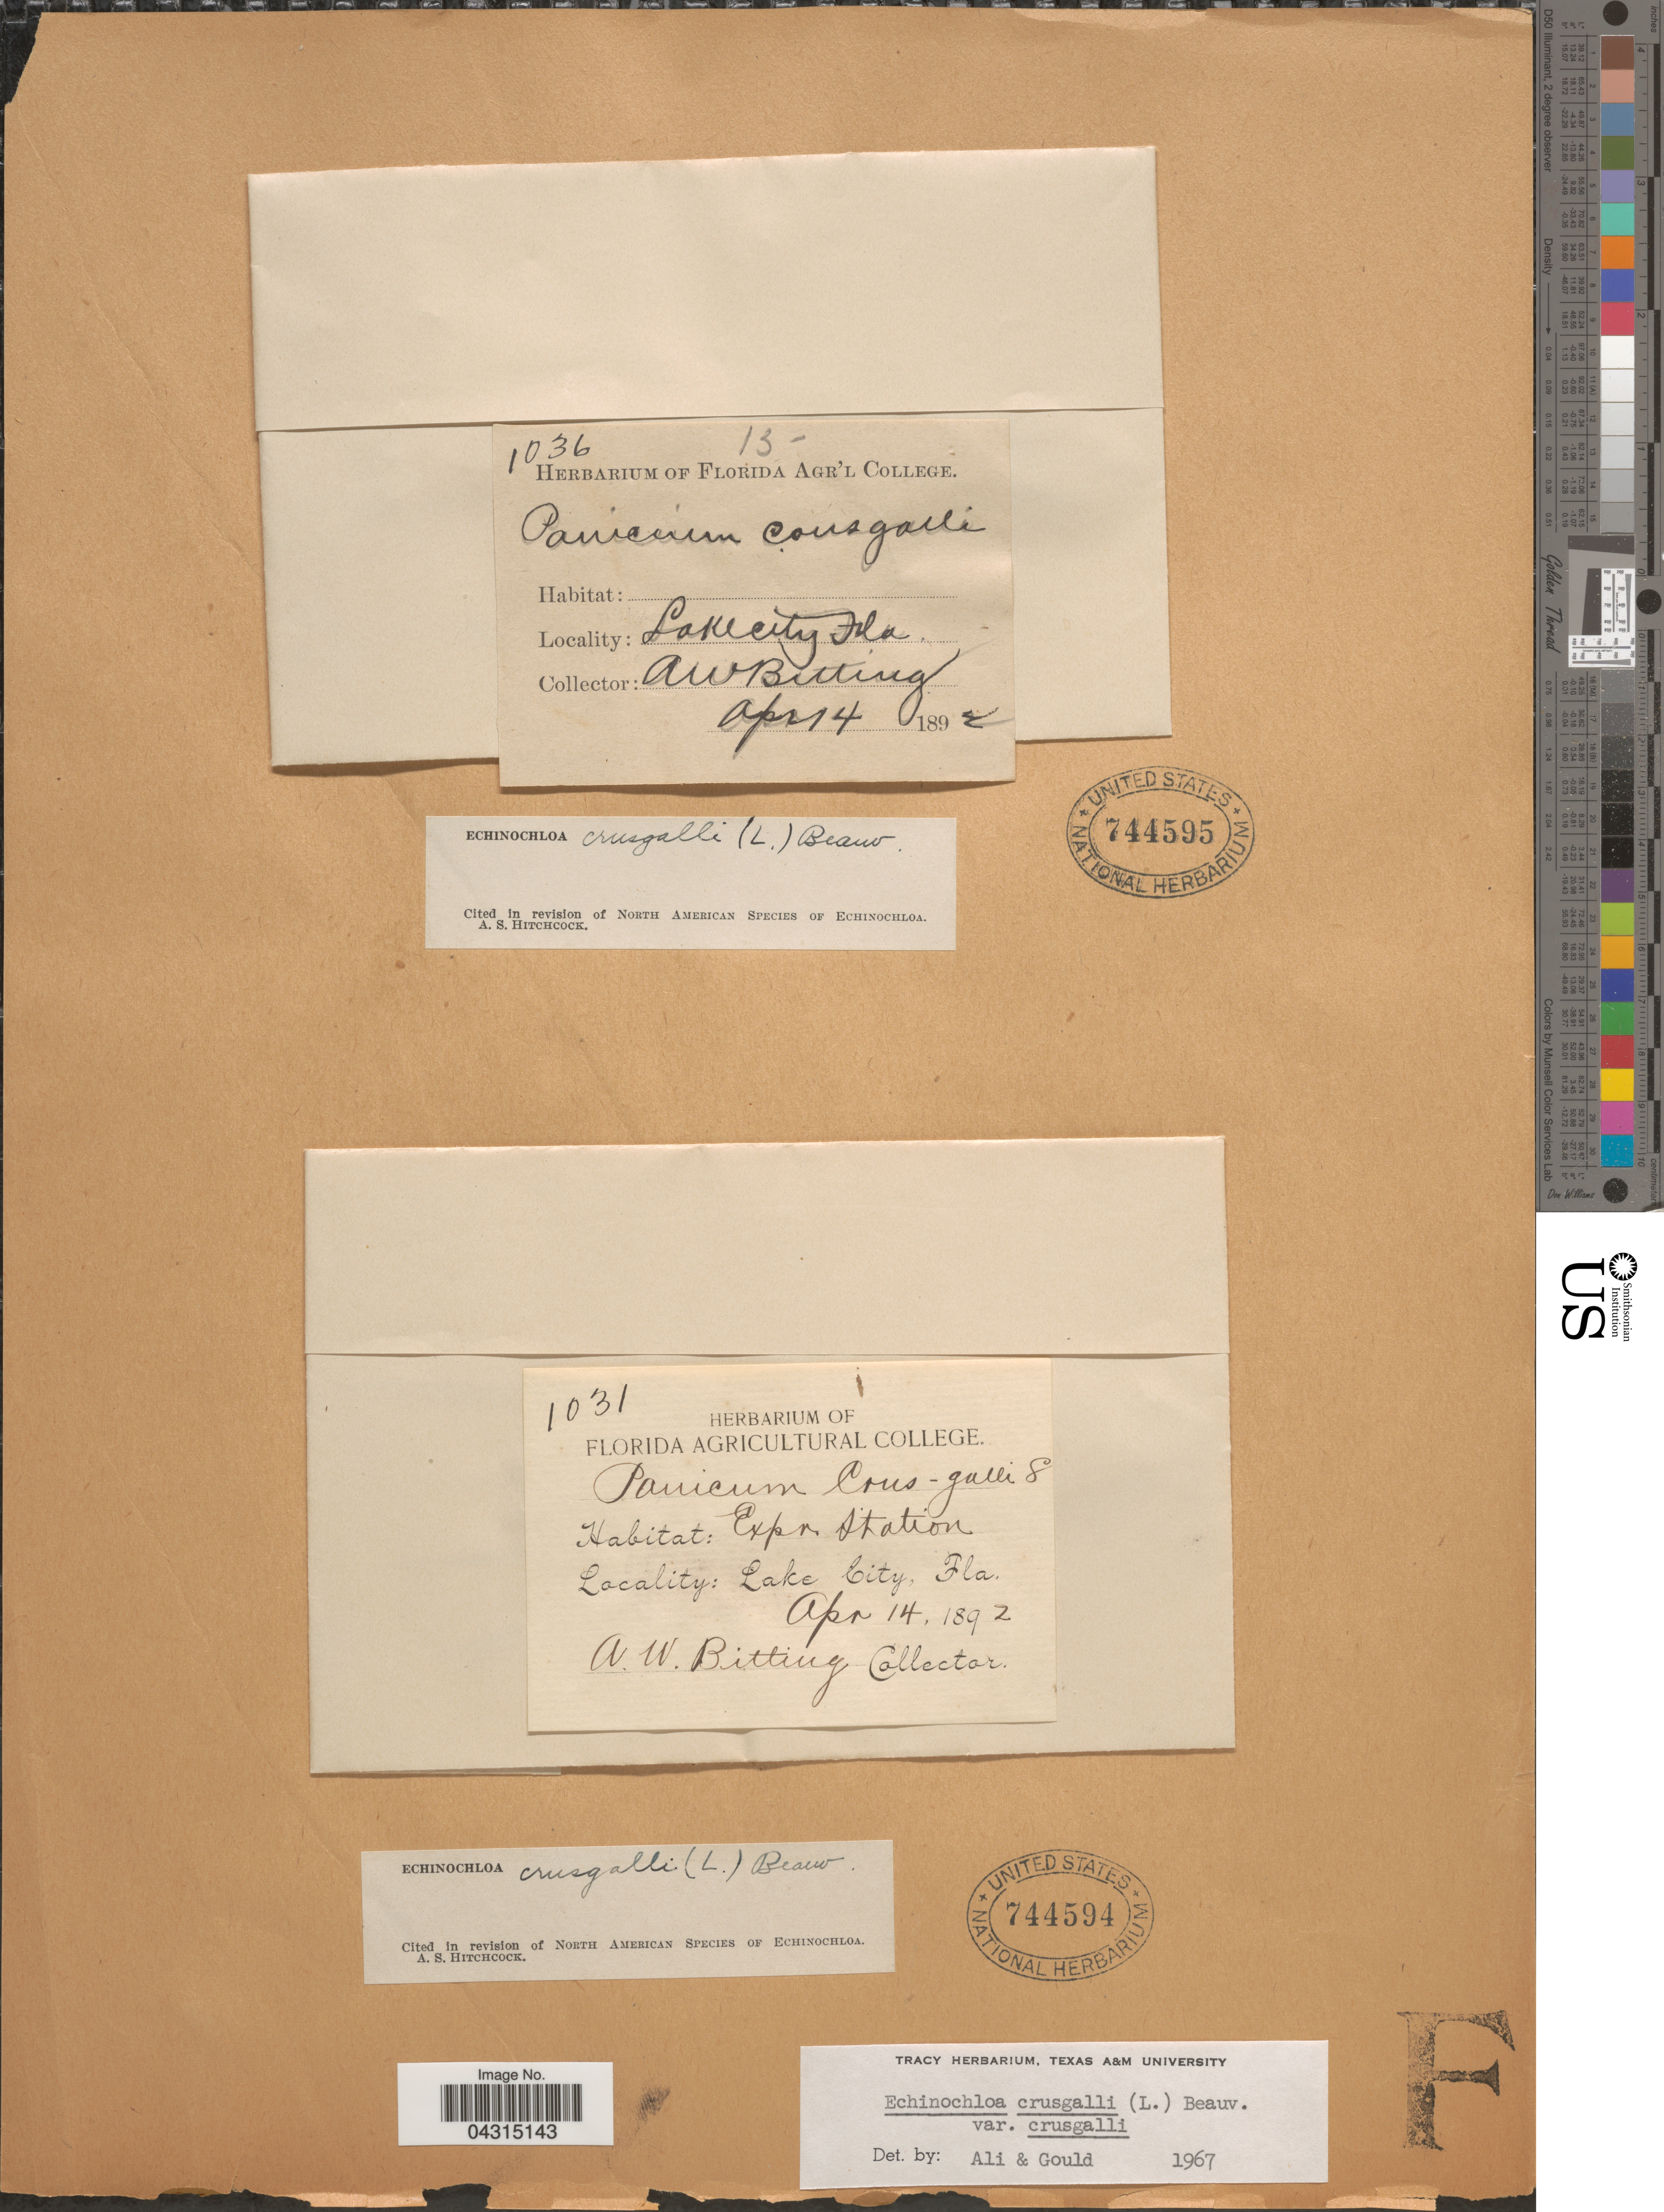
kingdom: Plantae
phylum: Tracheophyta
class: Liliopsida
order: Poales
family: Poaceae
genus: Echinochloa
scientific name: Echinochloa crus-galli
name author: (L.) P. Beauv.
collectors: A. Bitting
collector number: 1036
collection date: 1892-04-14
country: United States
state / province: Florida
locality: Lake City.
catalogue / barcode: US 744595